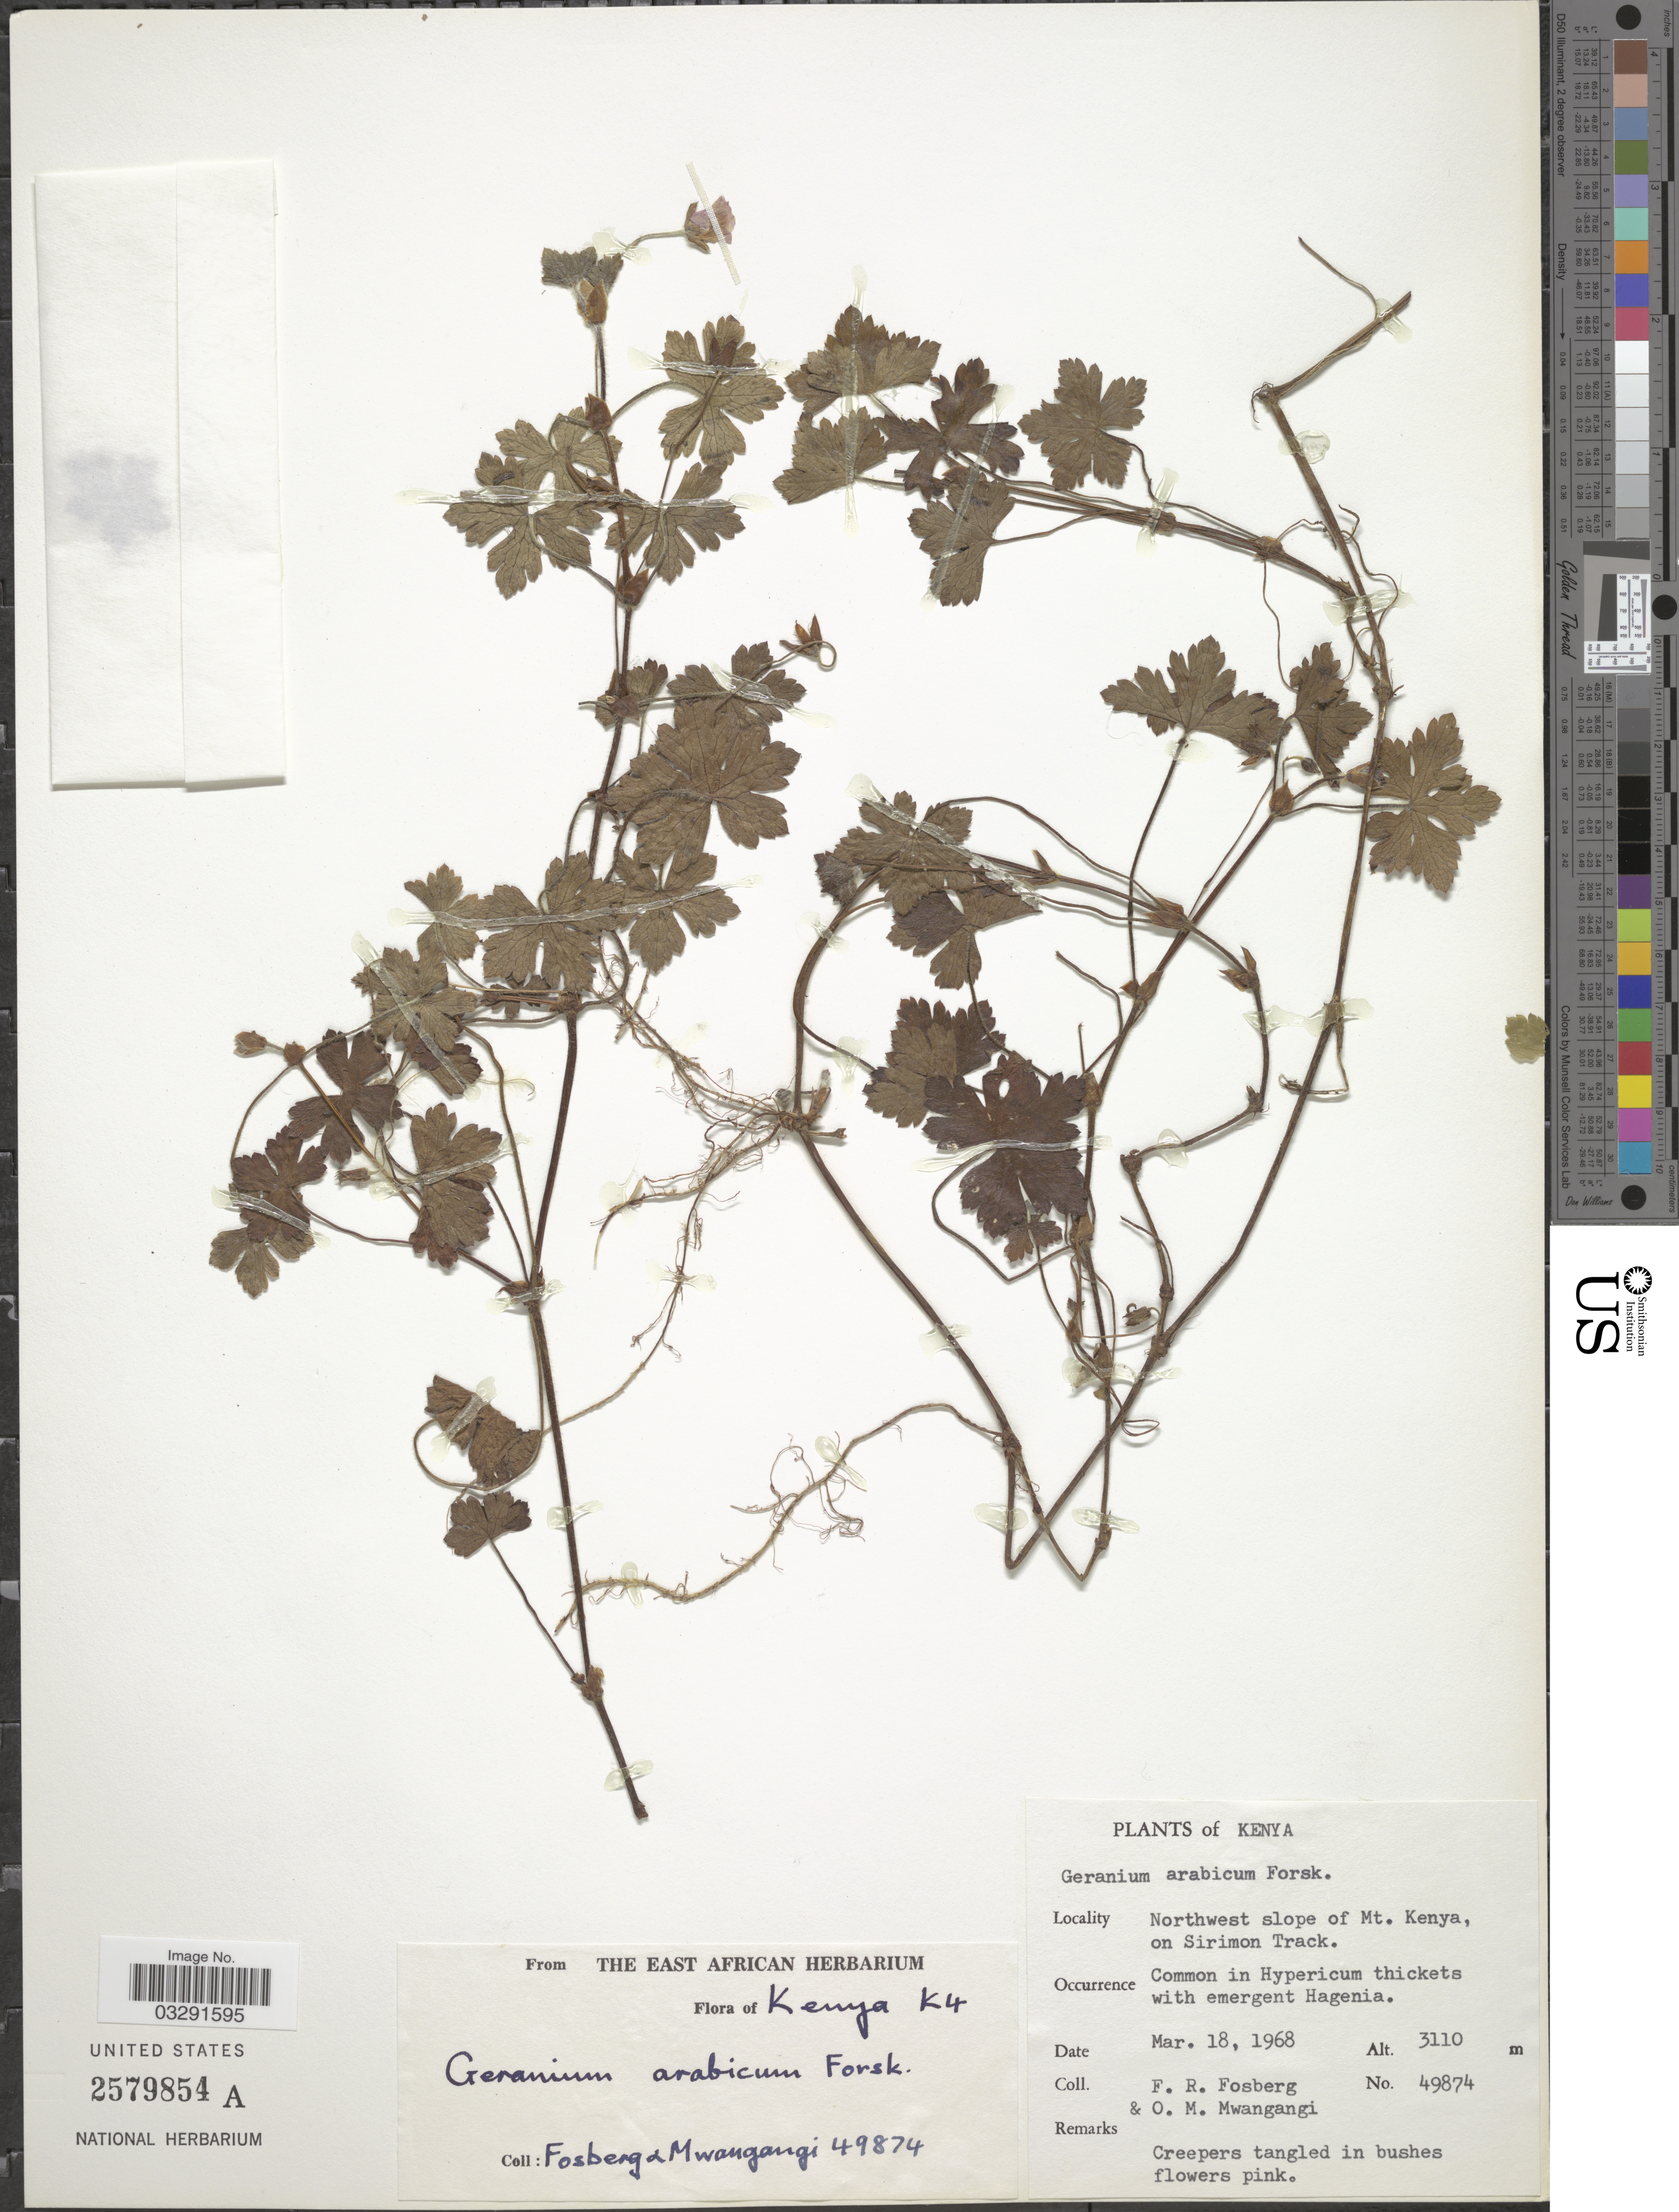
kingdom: Plantae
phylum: Tracheophyta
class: Magnoliopsida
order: Geraniales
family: Geraniaceae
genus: Geranium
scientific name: Geranium arabicum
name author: Forssk.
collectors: F. R. Fosberg & O. M. Mwangangi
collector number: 49874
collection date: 1968-03-18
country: Kenya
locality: Northwest slope of Mt. Kenya, on Sirimon Track.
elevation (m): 3110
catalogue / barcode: US 2579854A